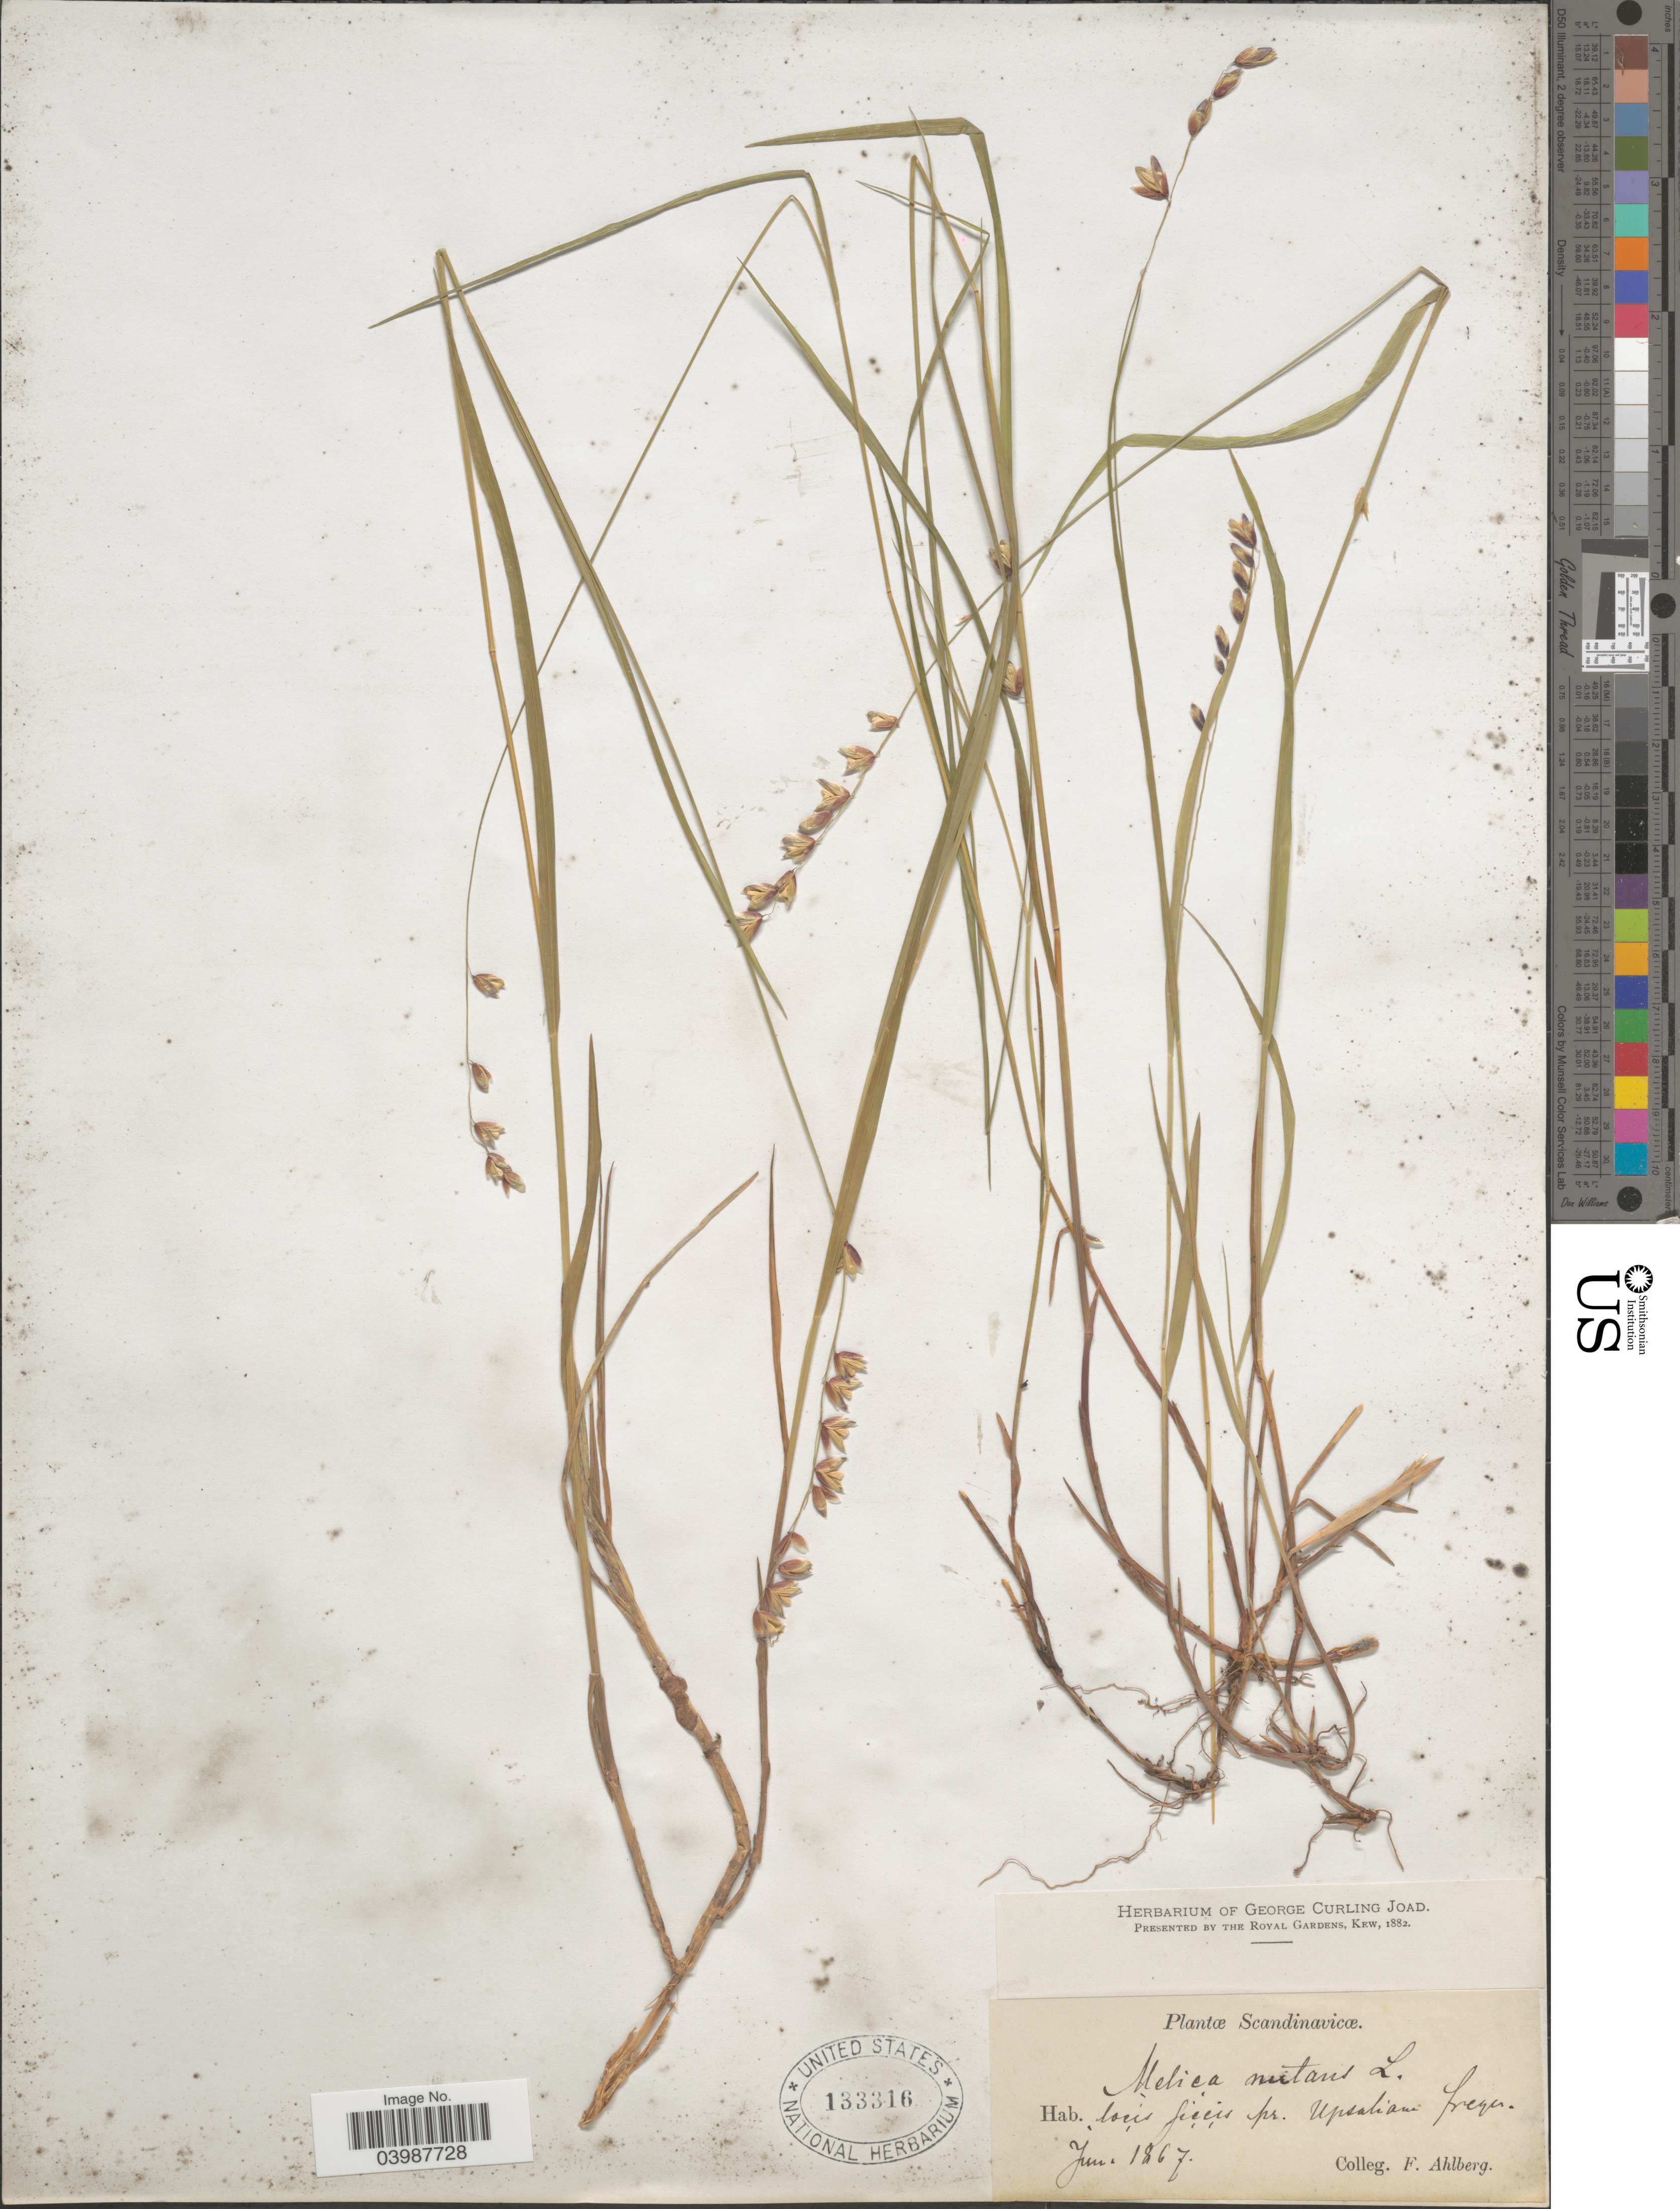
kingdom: Plantae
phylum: Tracheophyta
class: Liliopsida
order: Poales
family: Poaceae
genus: Melica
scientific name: Melica nutans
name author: L.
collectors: F. Ahlberg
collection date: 1867-06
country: Sweden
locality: Scandinavicœ. Locis siccis pr. Upsaliani frequ.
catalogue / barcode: US 133316